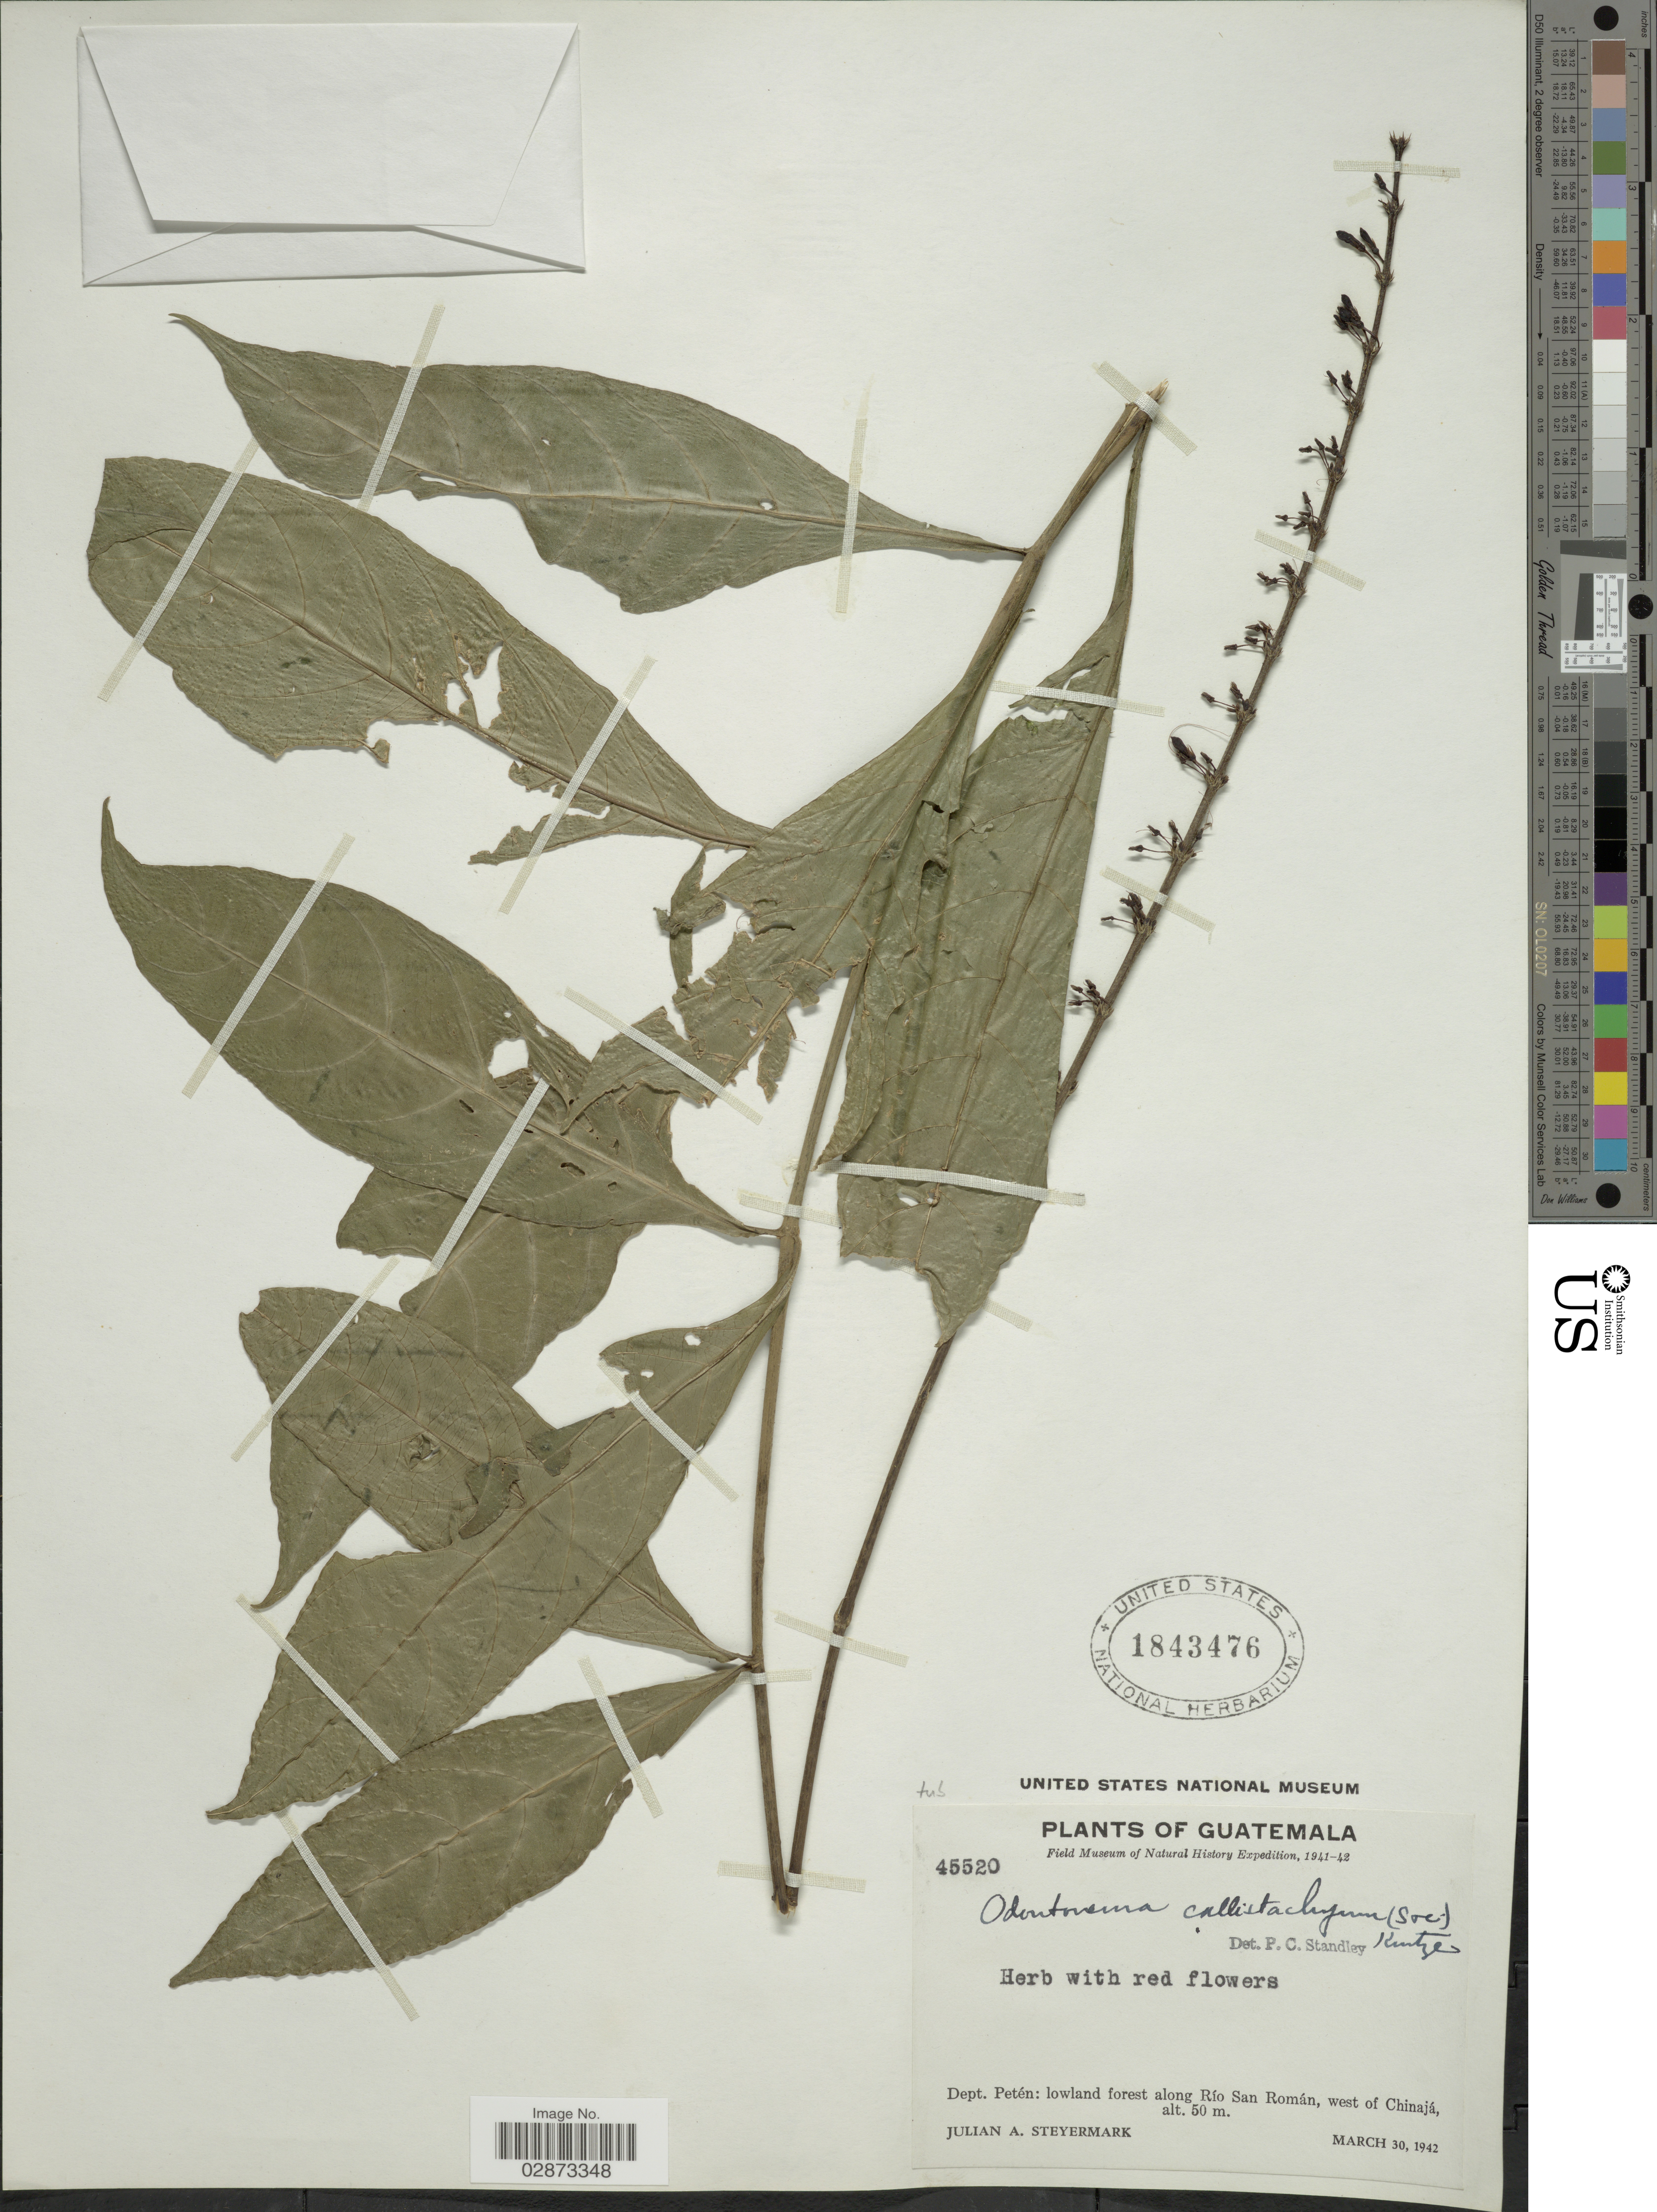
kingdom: Plantae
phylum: Tracheophyta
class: Magnoliopsida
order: Lamiales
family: Acanthaceae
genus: Odontonema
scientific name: Odontonema callistachyum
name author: (Schltdl. & Cham.) Kuntze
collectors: J. Steyermark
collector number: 45520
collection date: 1942-03-30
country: Guatemala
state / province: El Petén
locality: Dept. Péten: Lowland forest along Río San Román, west of Chinajá.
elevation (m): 50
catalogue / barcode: US 1843476